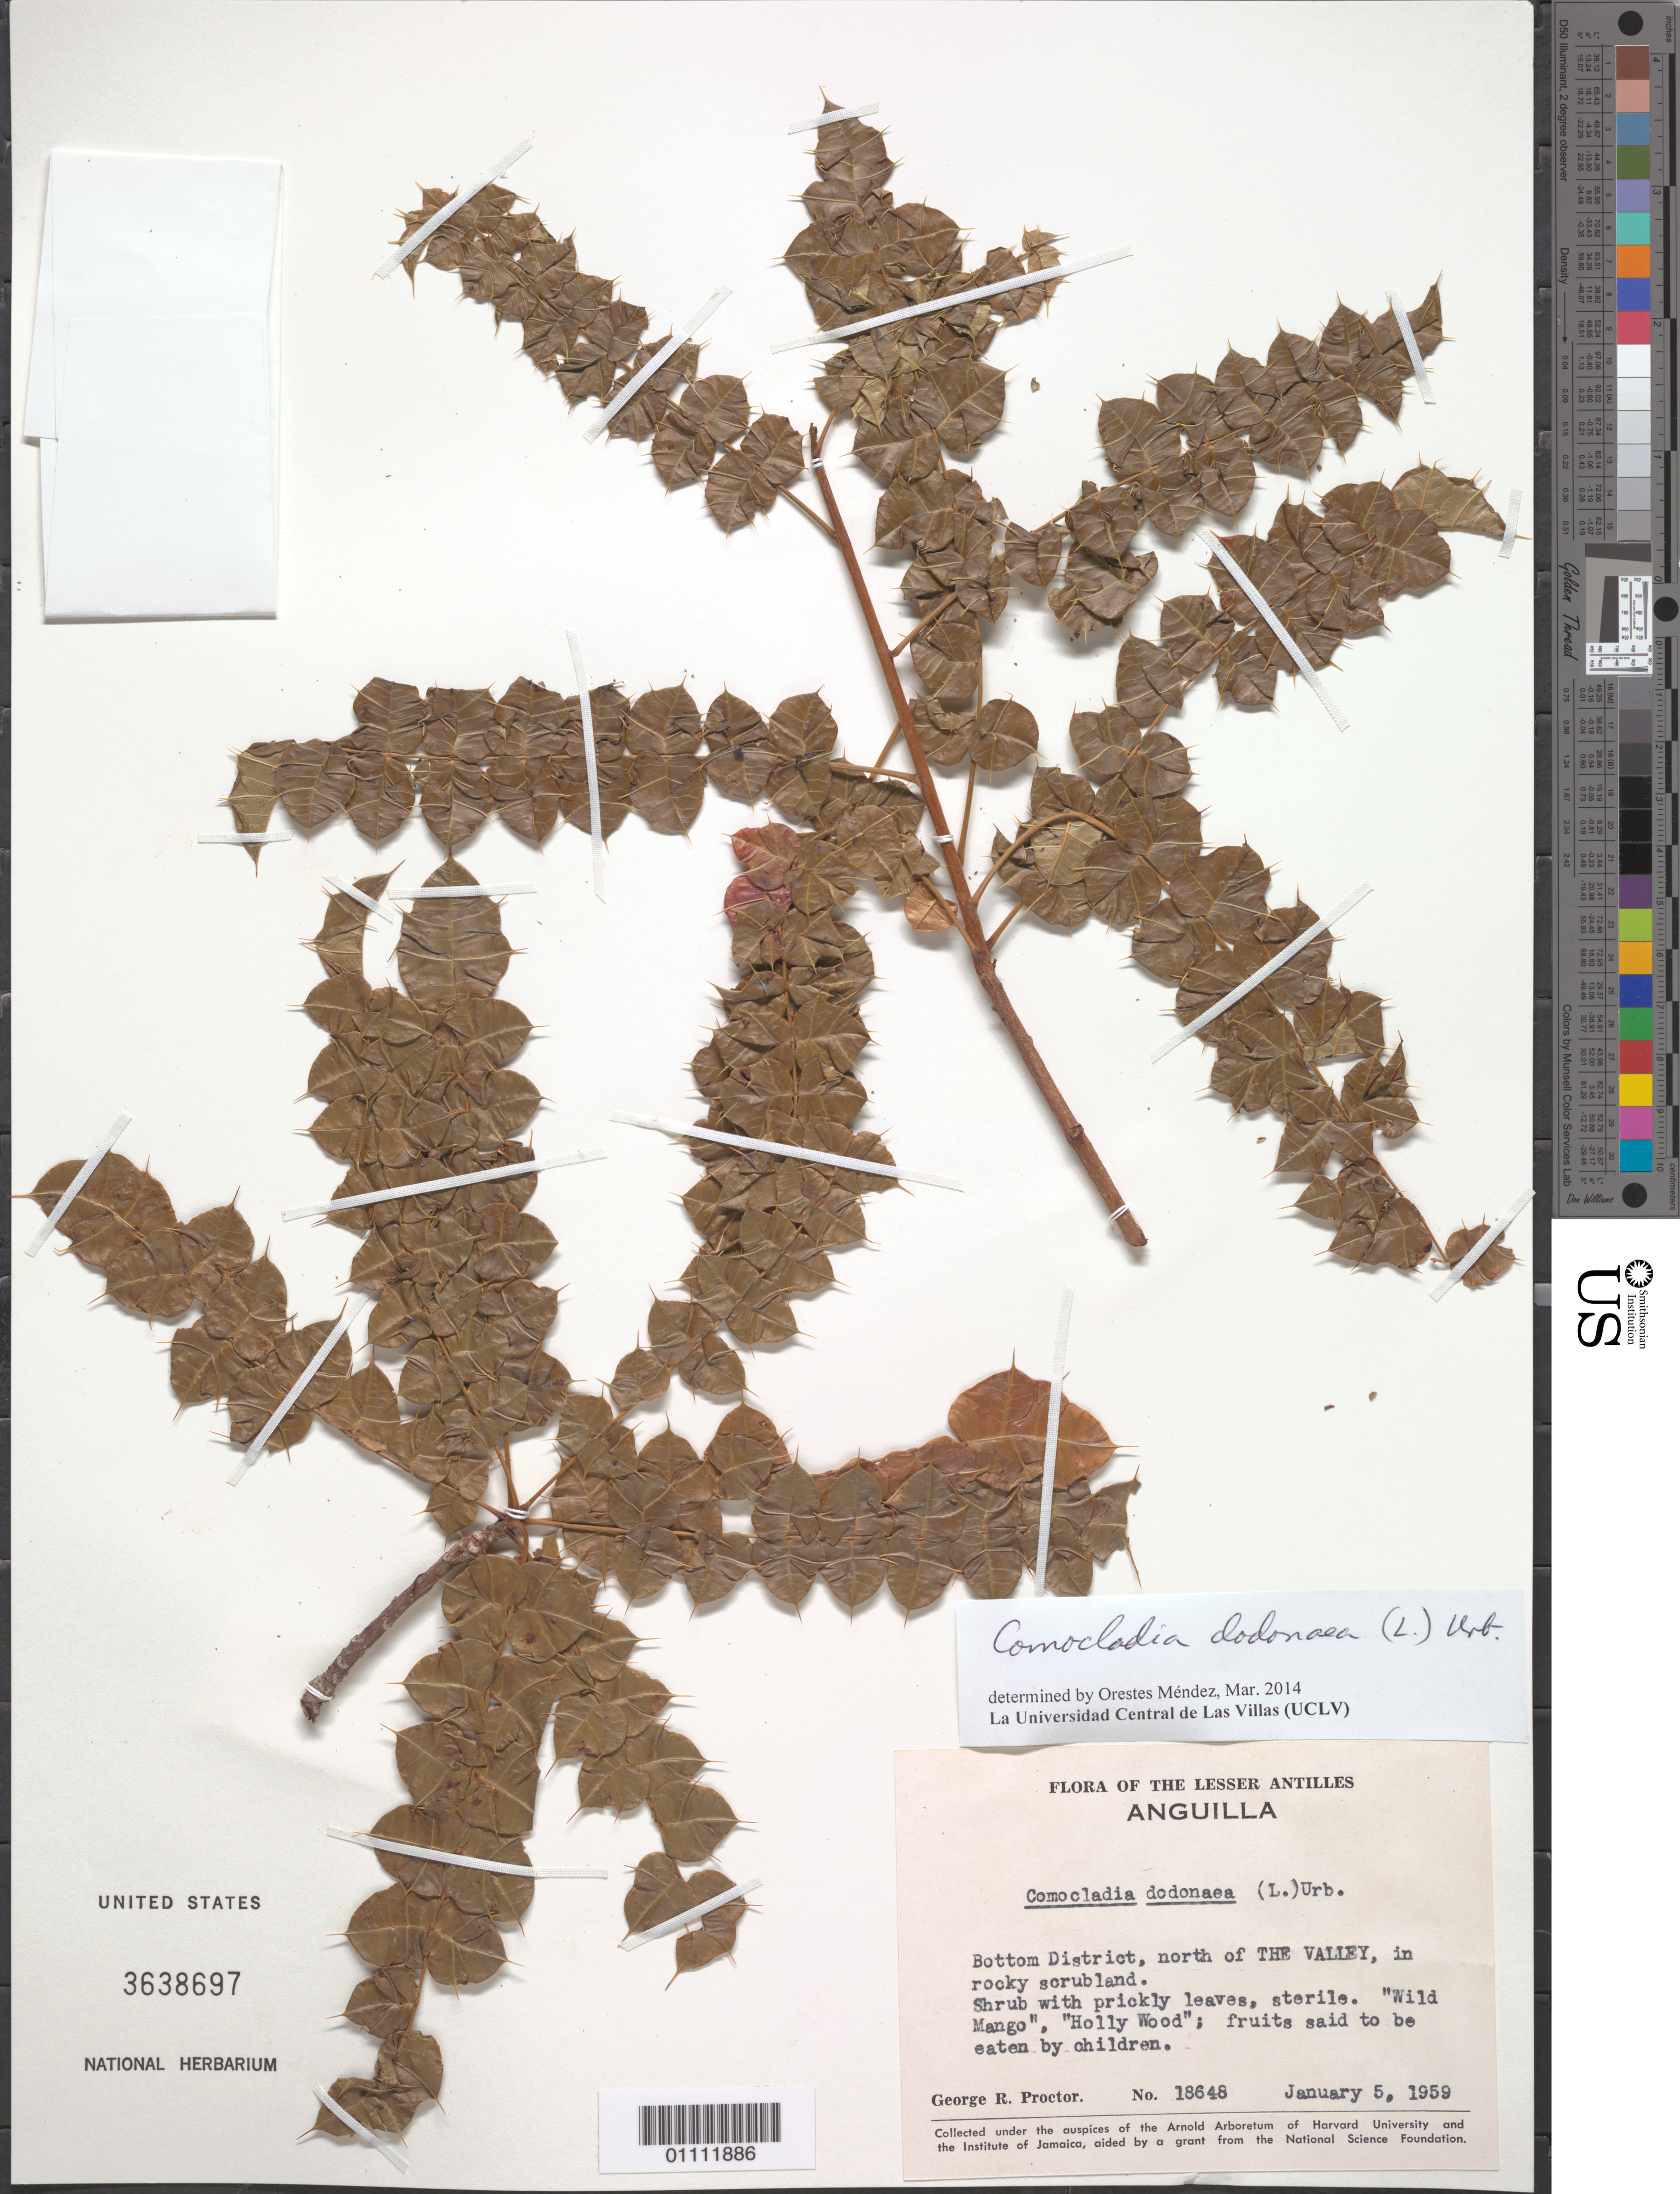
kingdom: Plantae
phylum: Tracheophyta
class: Magnoliopsida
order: Sapindales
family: Anacardiaceae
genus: Comocladia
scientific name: Comocladia dodonaea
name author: (L.) Urb.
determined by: Méndez, Orestes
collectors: G. R. Proctor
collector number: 18648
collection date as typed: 05 Jan 1959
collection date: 1959-01-05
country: Anguilla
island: Anguilla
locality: Bottom district, N of The Valley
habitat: In rocky scrubland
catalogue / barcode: US 3638697